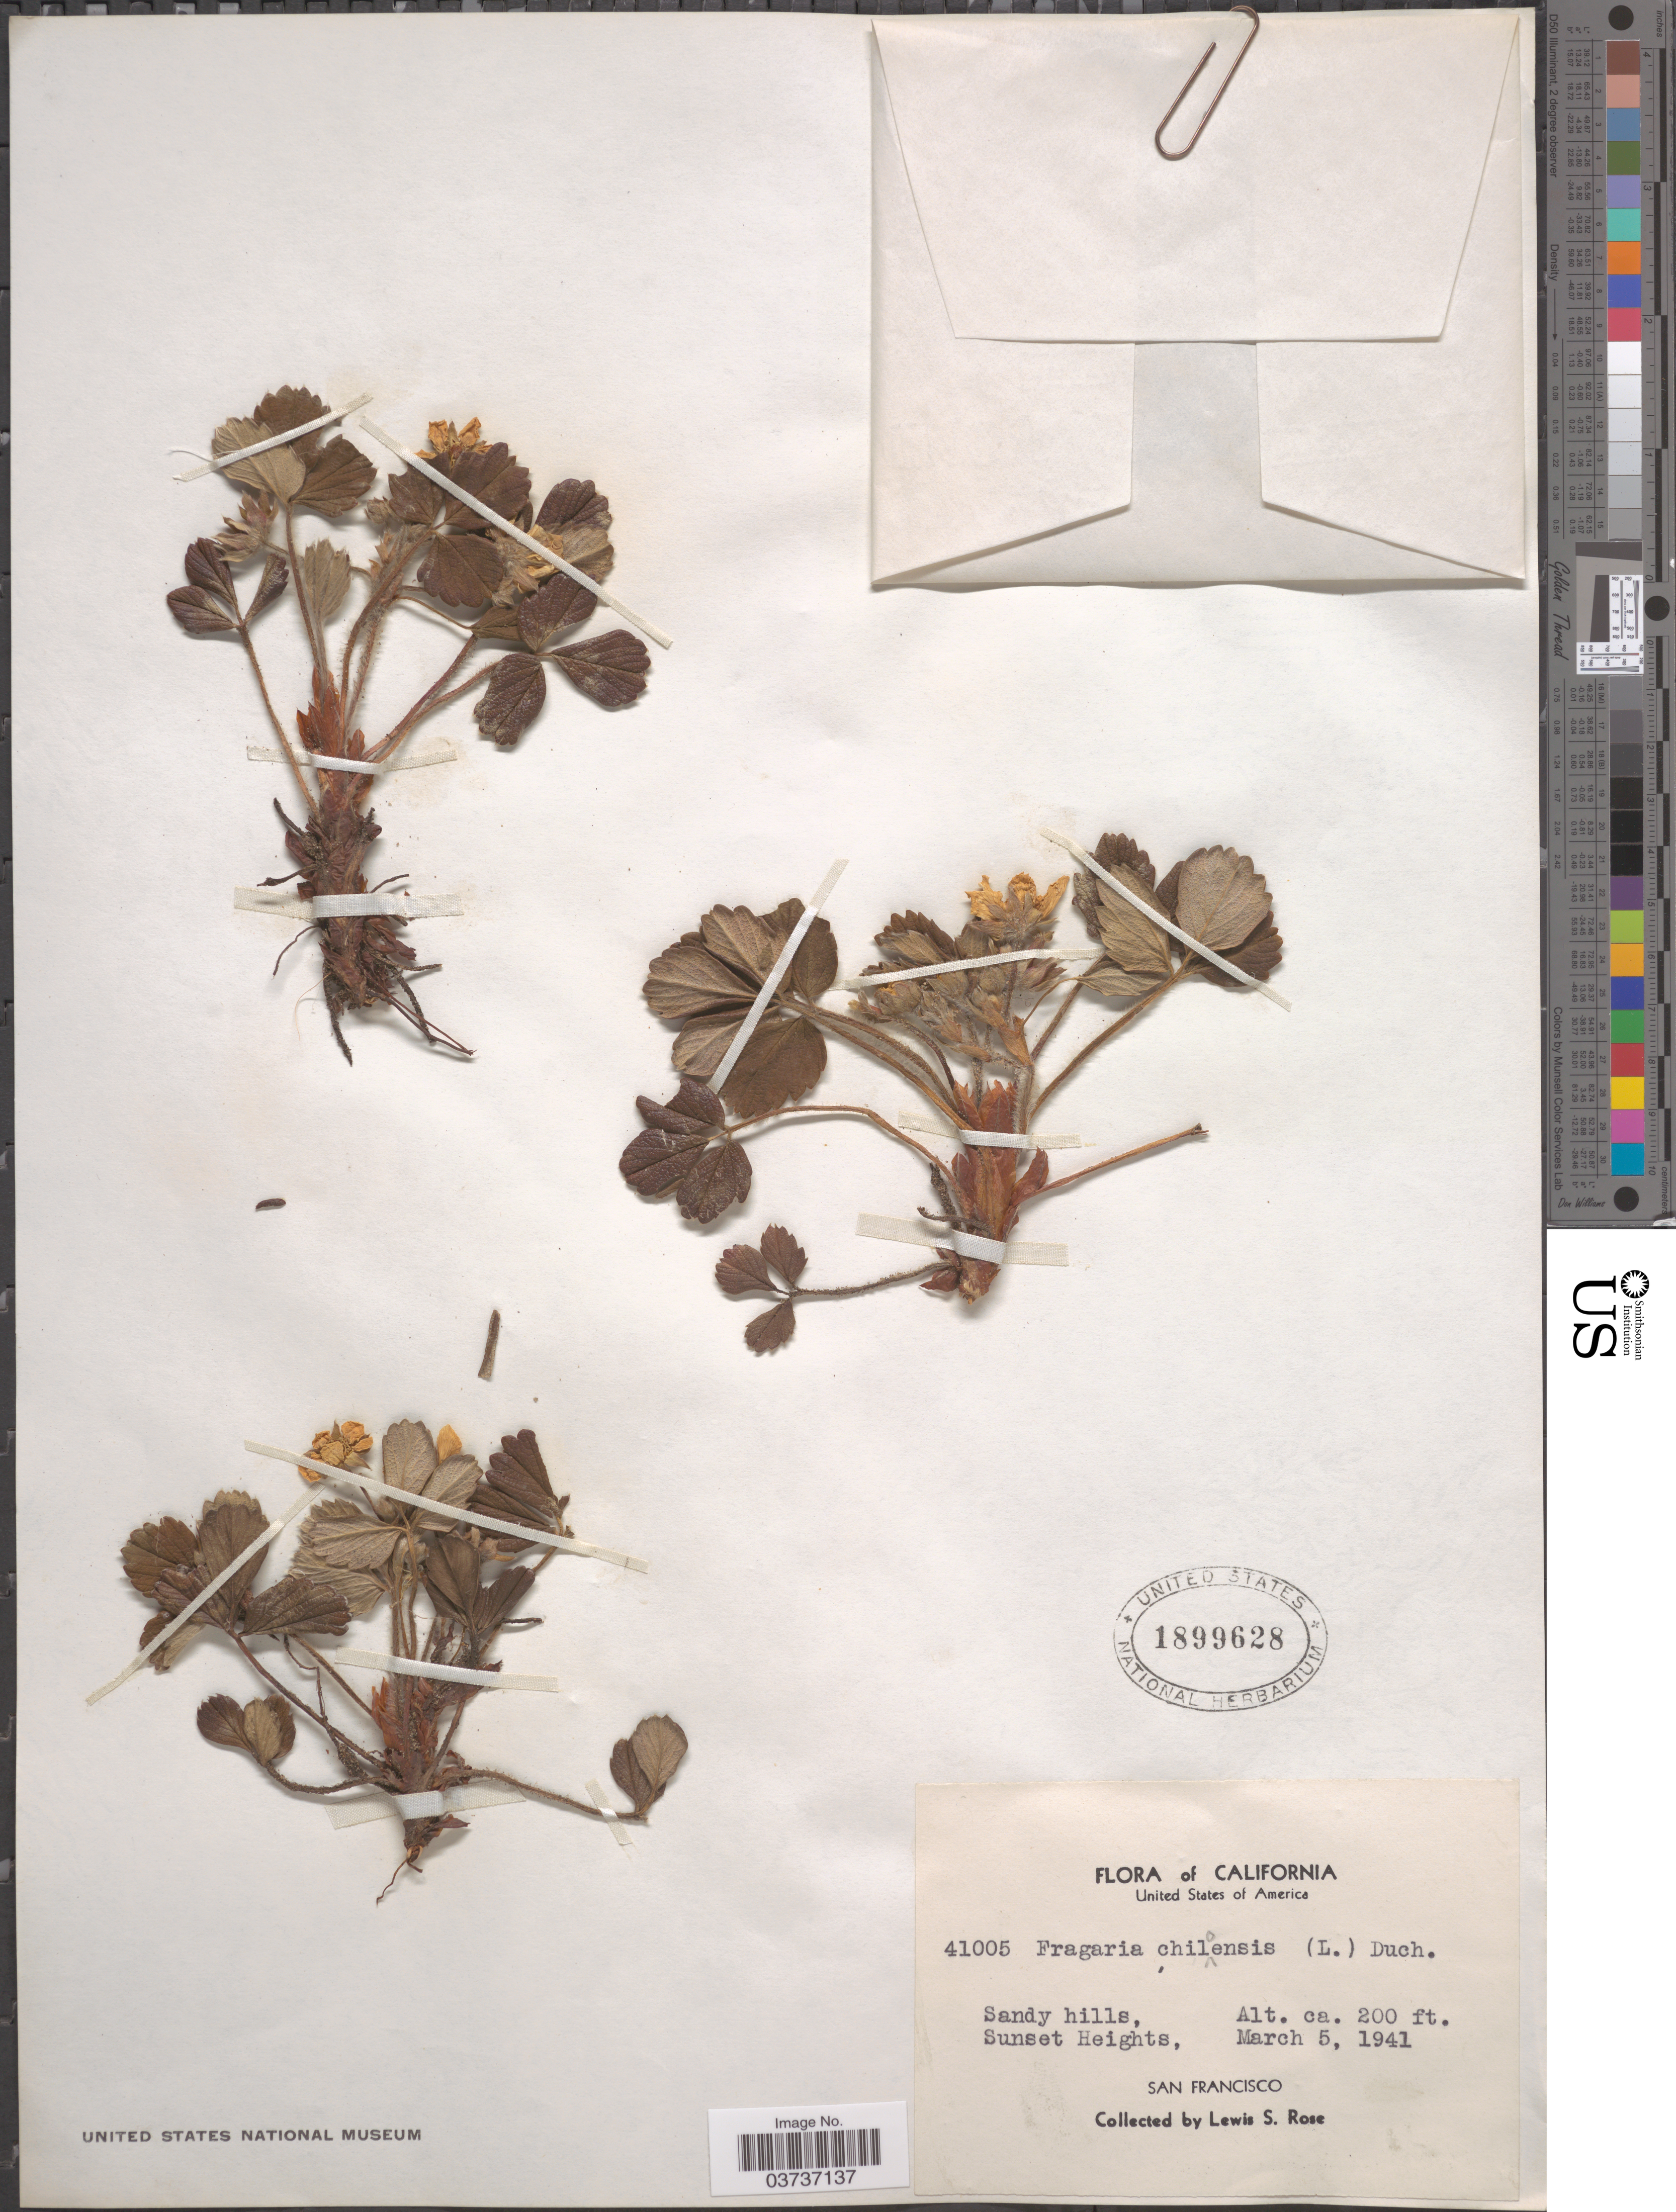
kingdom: Plantae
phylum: Tracheophyta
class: Magnoliopsida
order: Rosales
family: Rosaceae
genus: Fragaria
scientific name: Fragaria chiloensis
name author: (L.) Mill.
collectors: L. S. Rose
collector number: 41005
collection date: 1941-03-05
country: United States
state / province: California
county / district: San Francisco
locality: Sunset Heights. San Francisco.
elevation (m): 61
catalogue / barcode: US 1899628